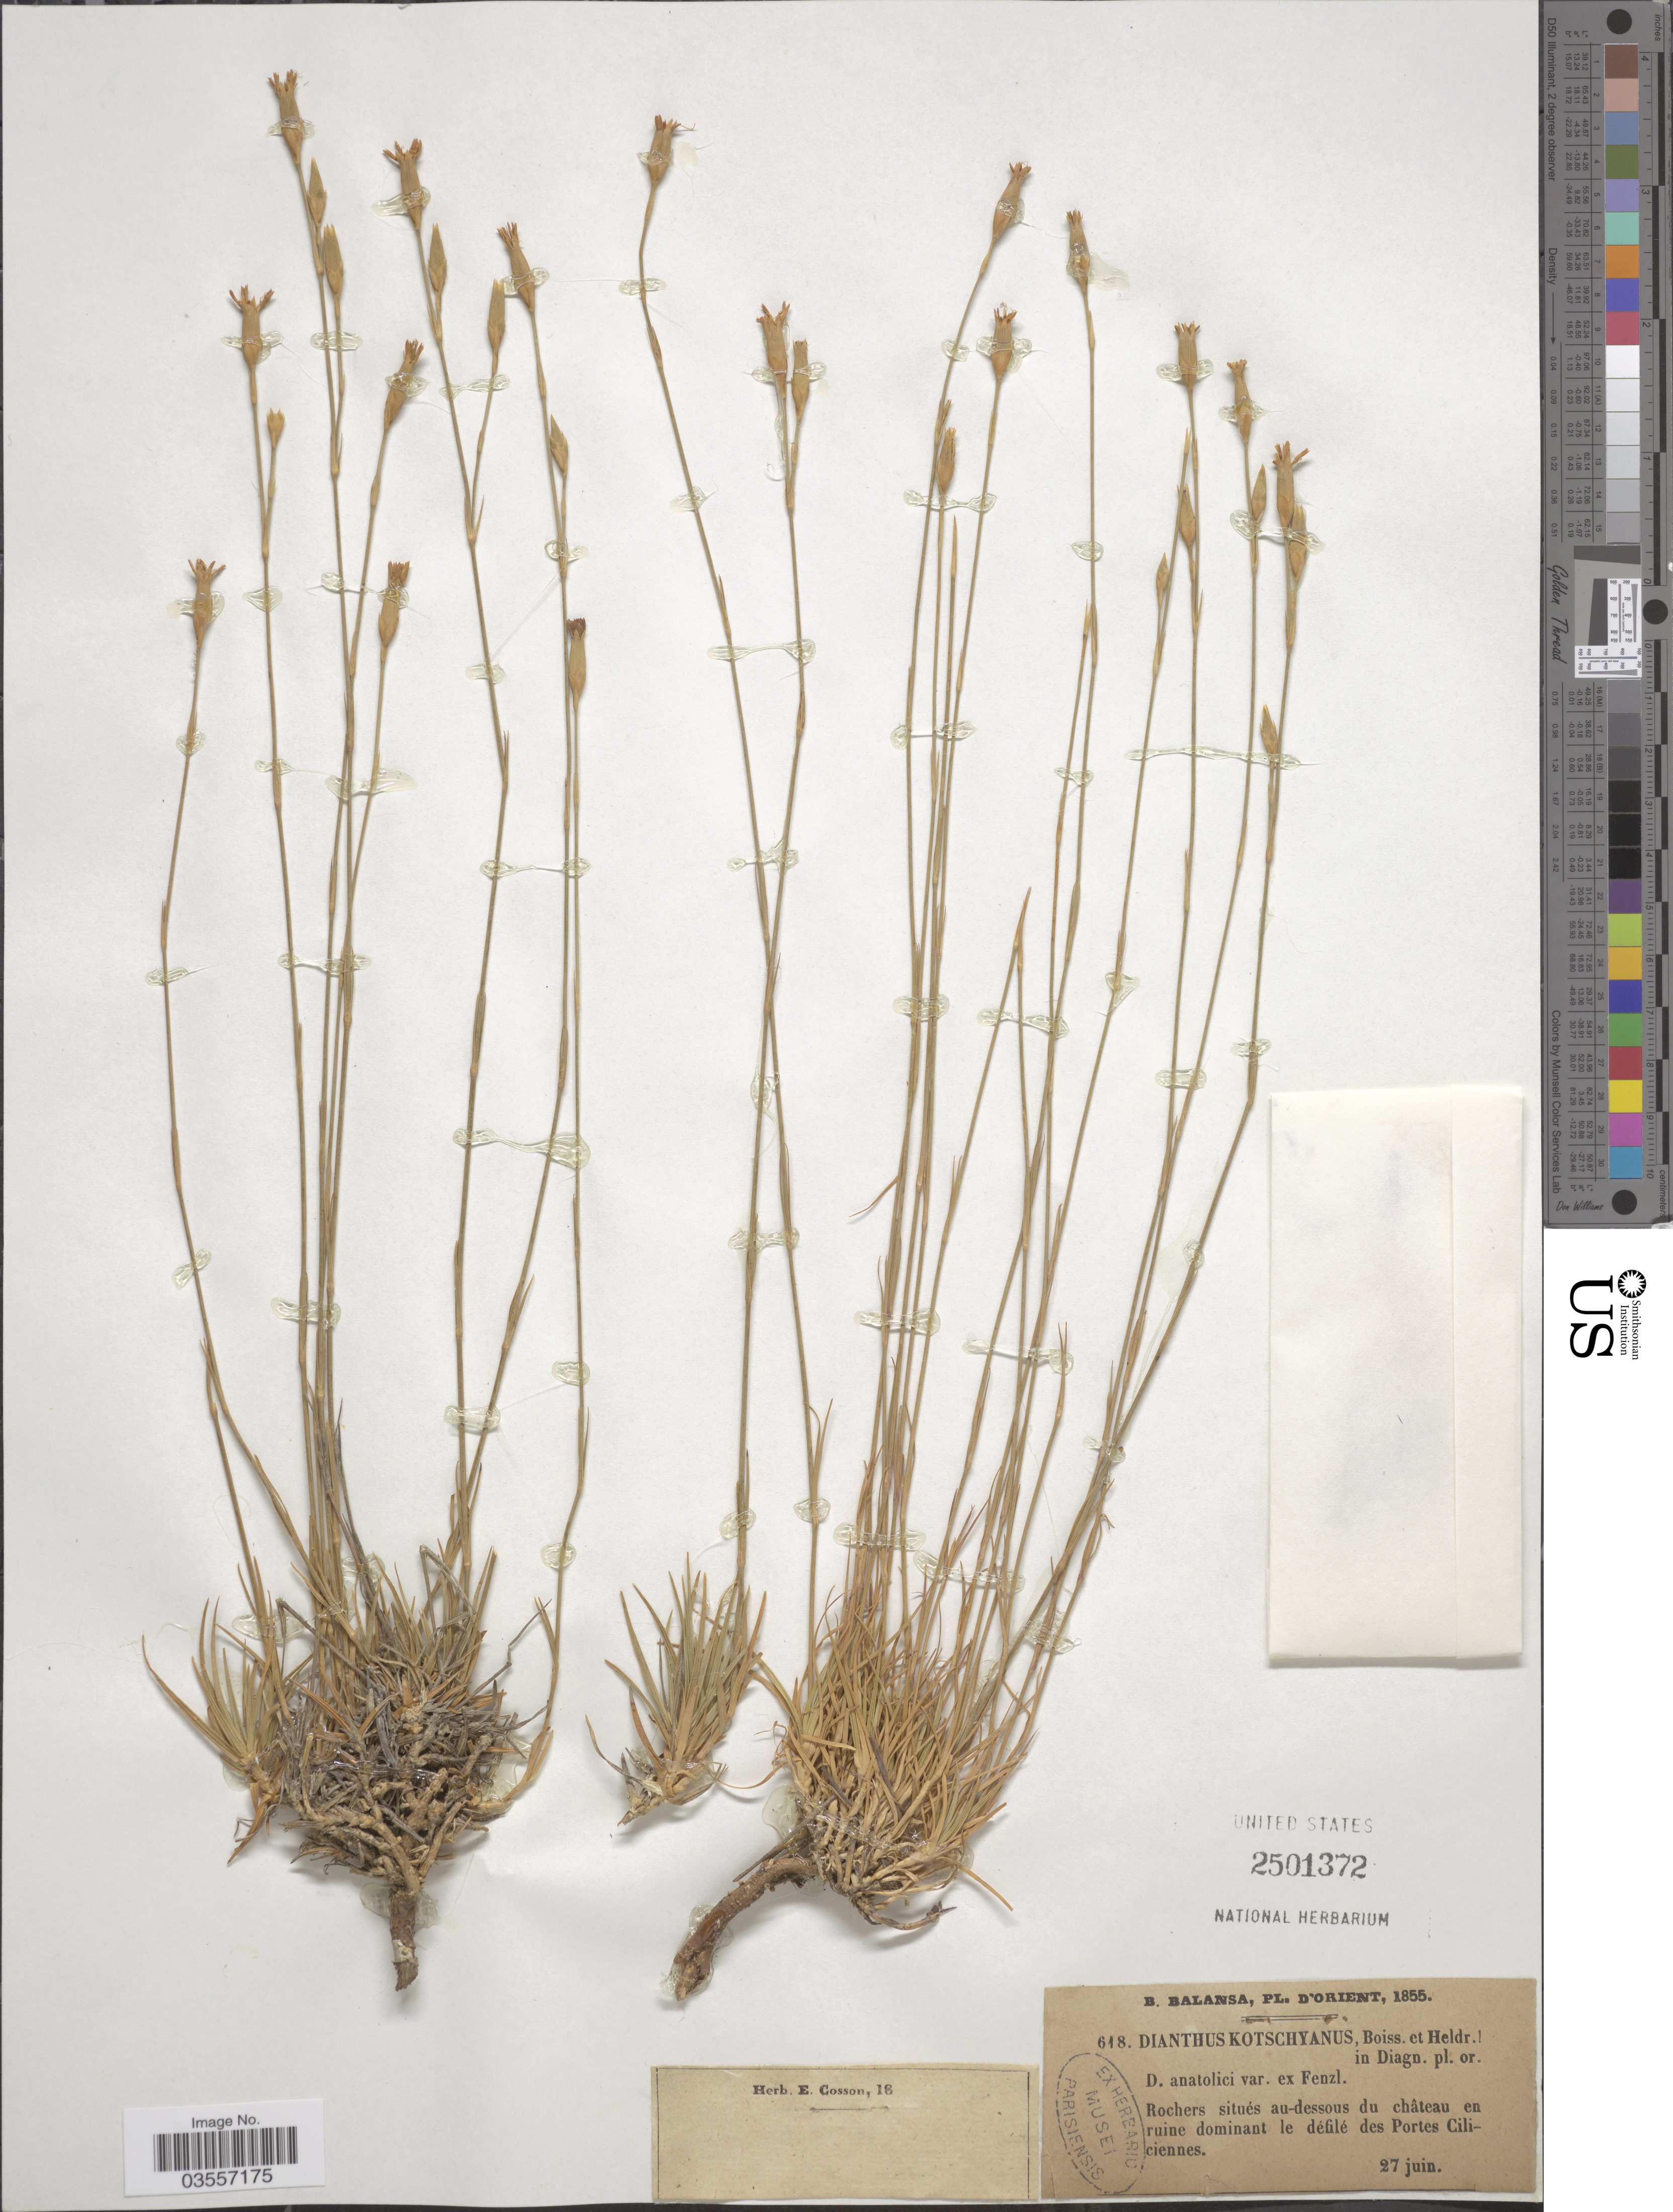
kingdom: Plantae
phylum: Tracheophyta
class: Magnoliopsida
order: Caryophyllales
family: Caryophyllaceae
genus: Dianthus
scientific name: Dianthus kotschyanus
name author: Boiss. & Heldr.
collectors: B. Balansa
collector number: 618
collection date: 1855-06-27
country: Turkey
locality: Orient. Portes Ciliciennes.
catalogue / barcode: US 2501372